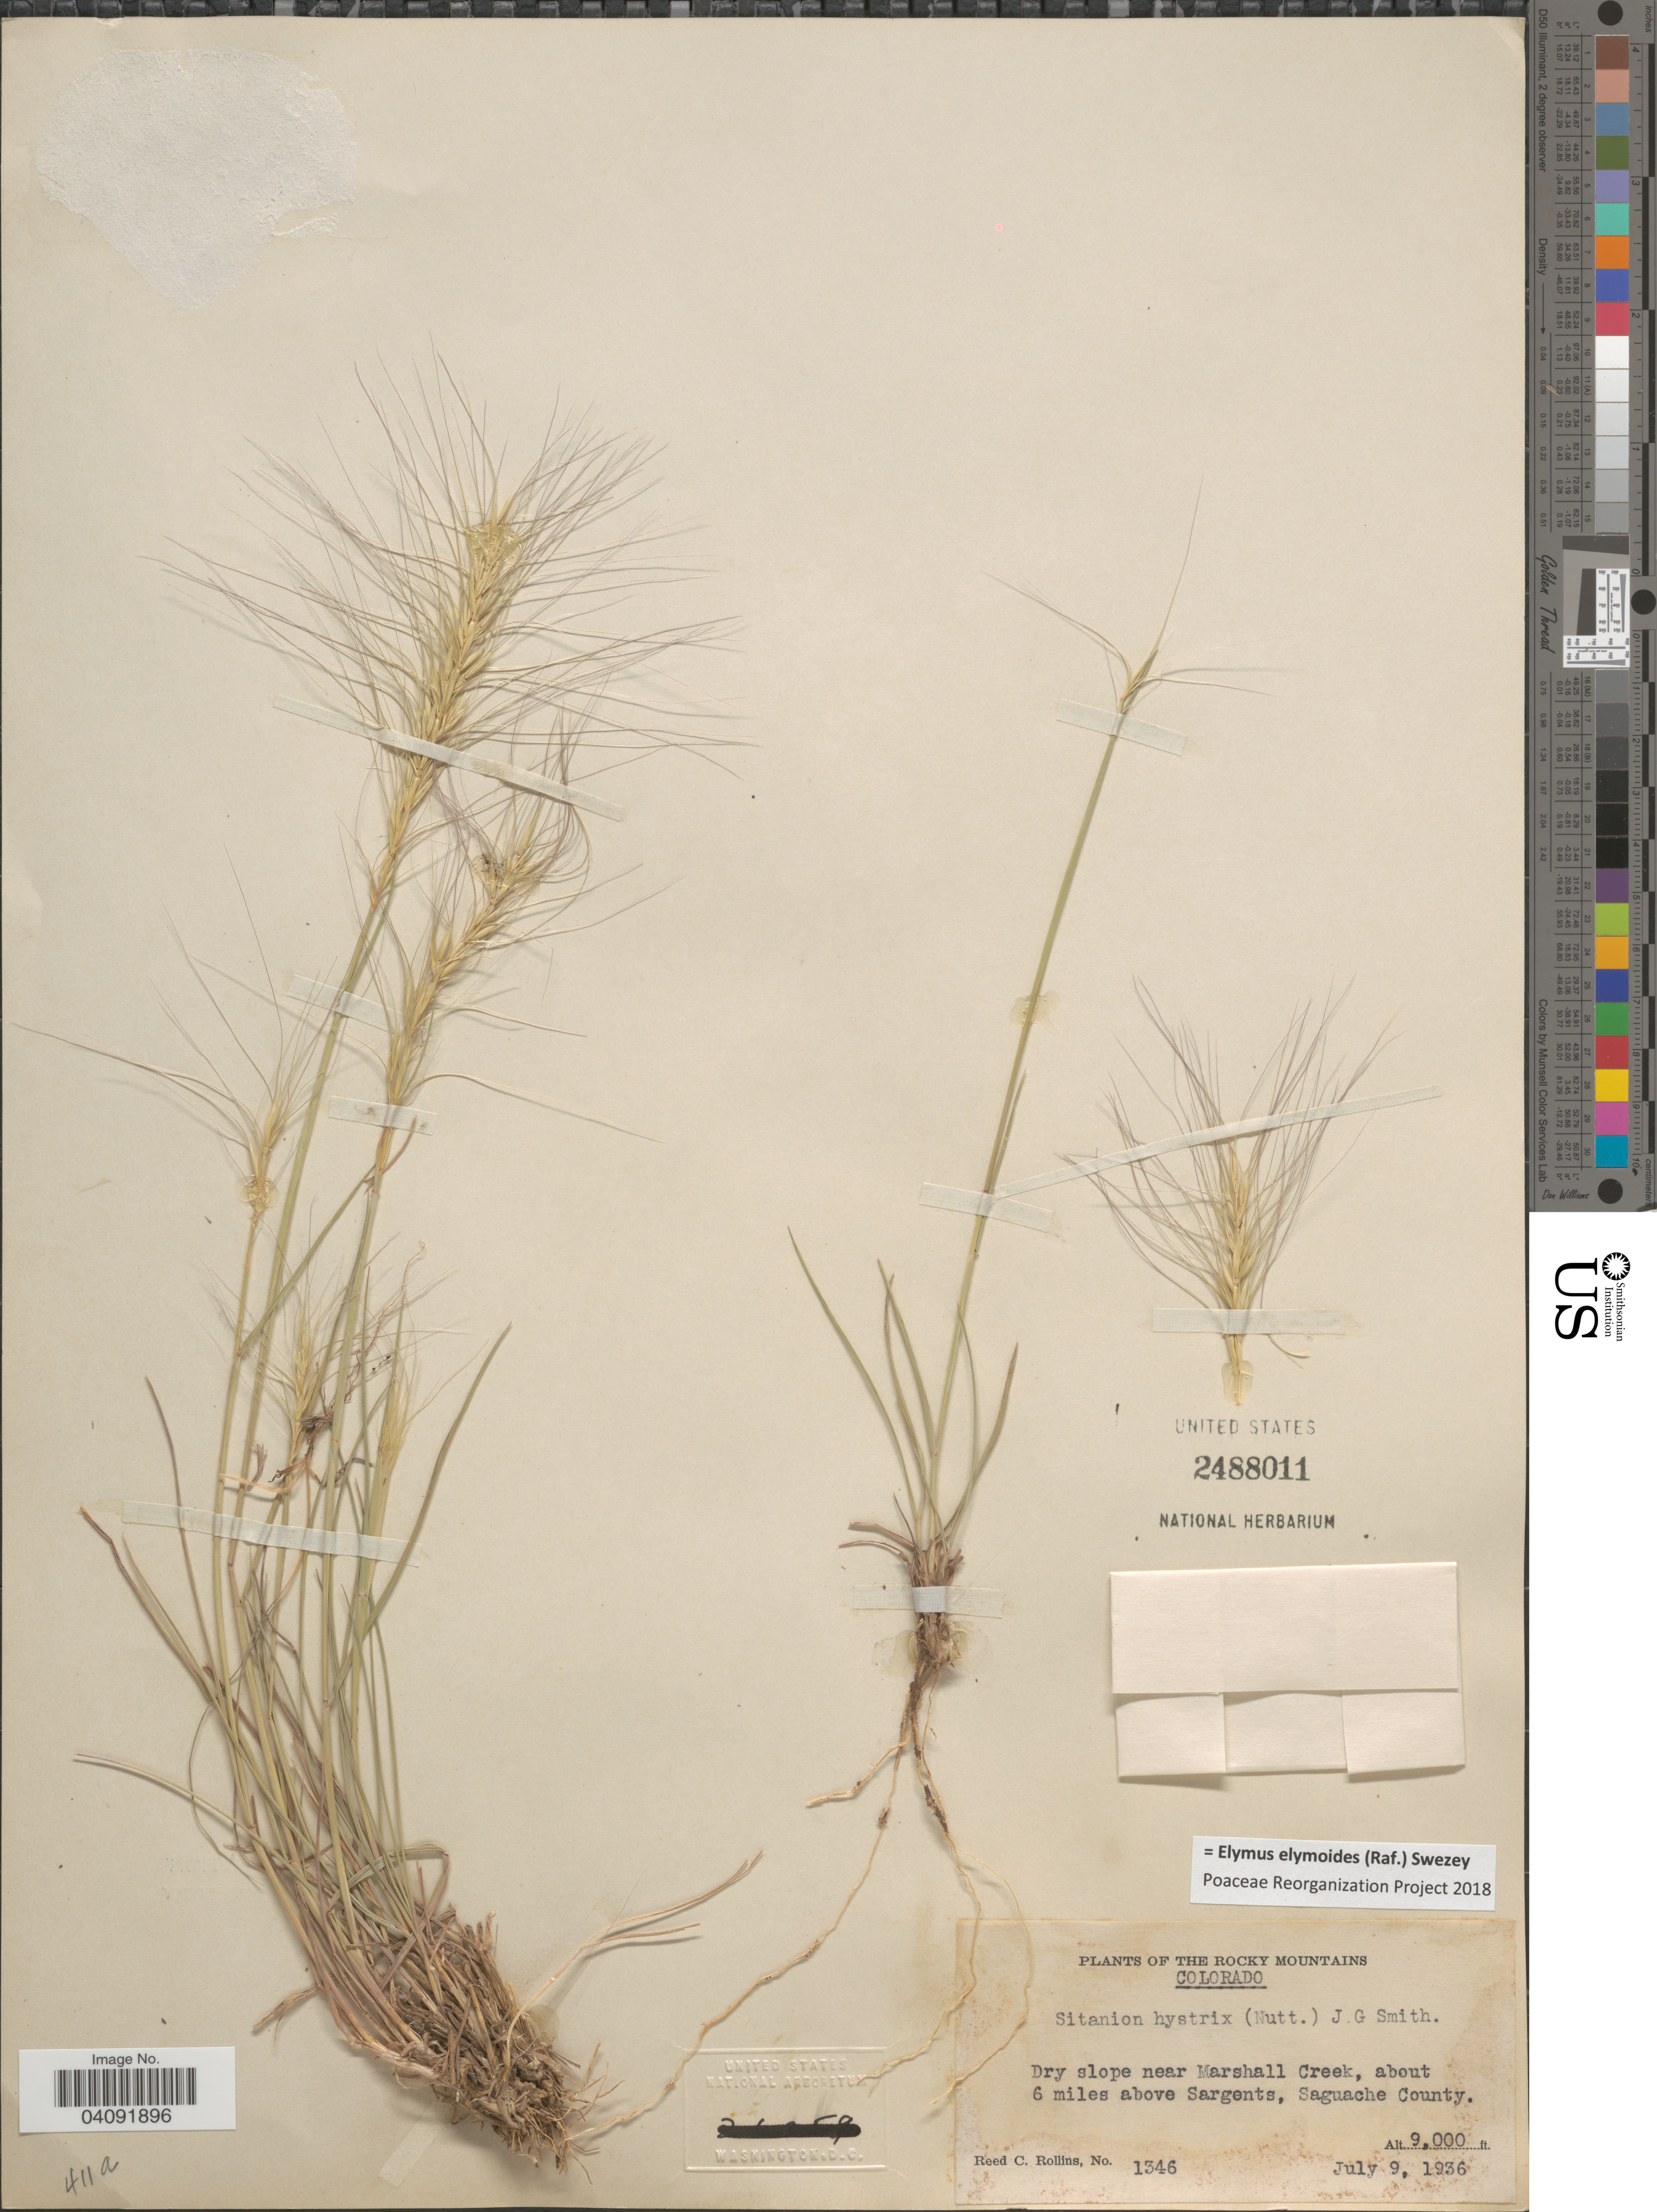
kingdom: Plantae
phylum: Tracheophyta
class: Liliopsida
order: Poales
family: Poaceae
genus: Elymus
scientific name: Elymus elymoides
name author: (Raf.) Swezey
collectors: R. C. Rollins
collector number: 1346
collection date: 1936-07-09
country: United States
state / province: Colorado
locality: Rocky Mountains. Dry slope near Marshall Creek, about 6 miles above Sargents, Saguache County.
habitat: dry slope near creek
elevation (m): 2743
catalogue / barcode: US 2488011